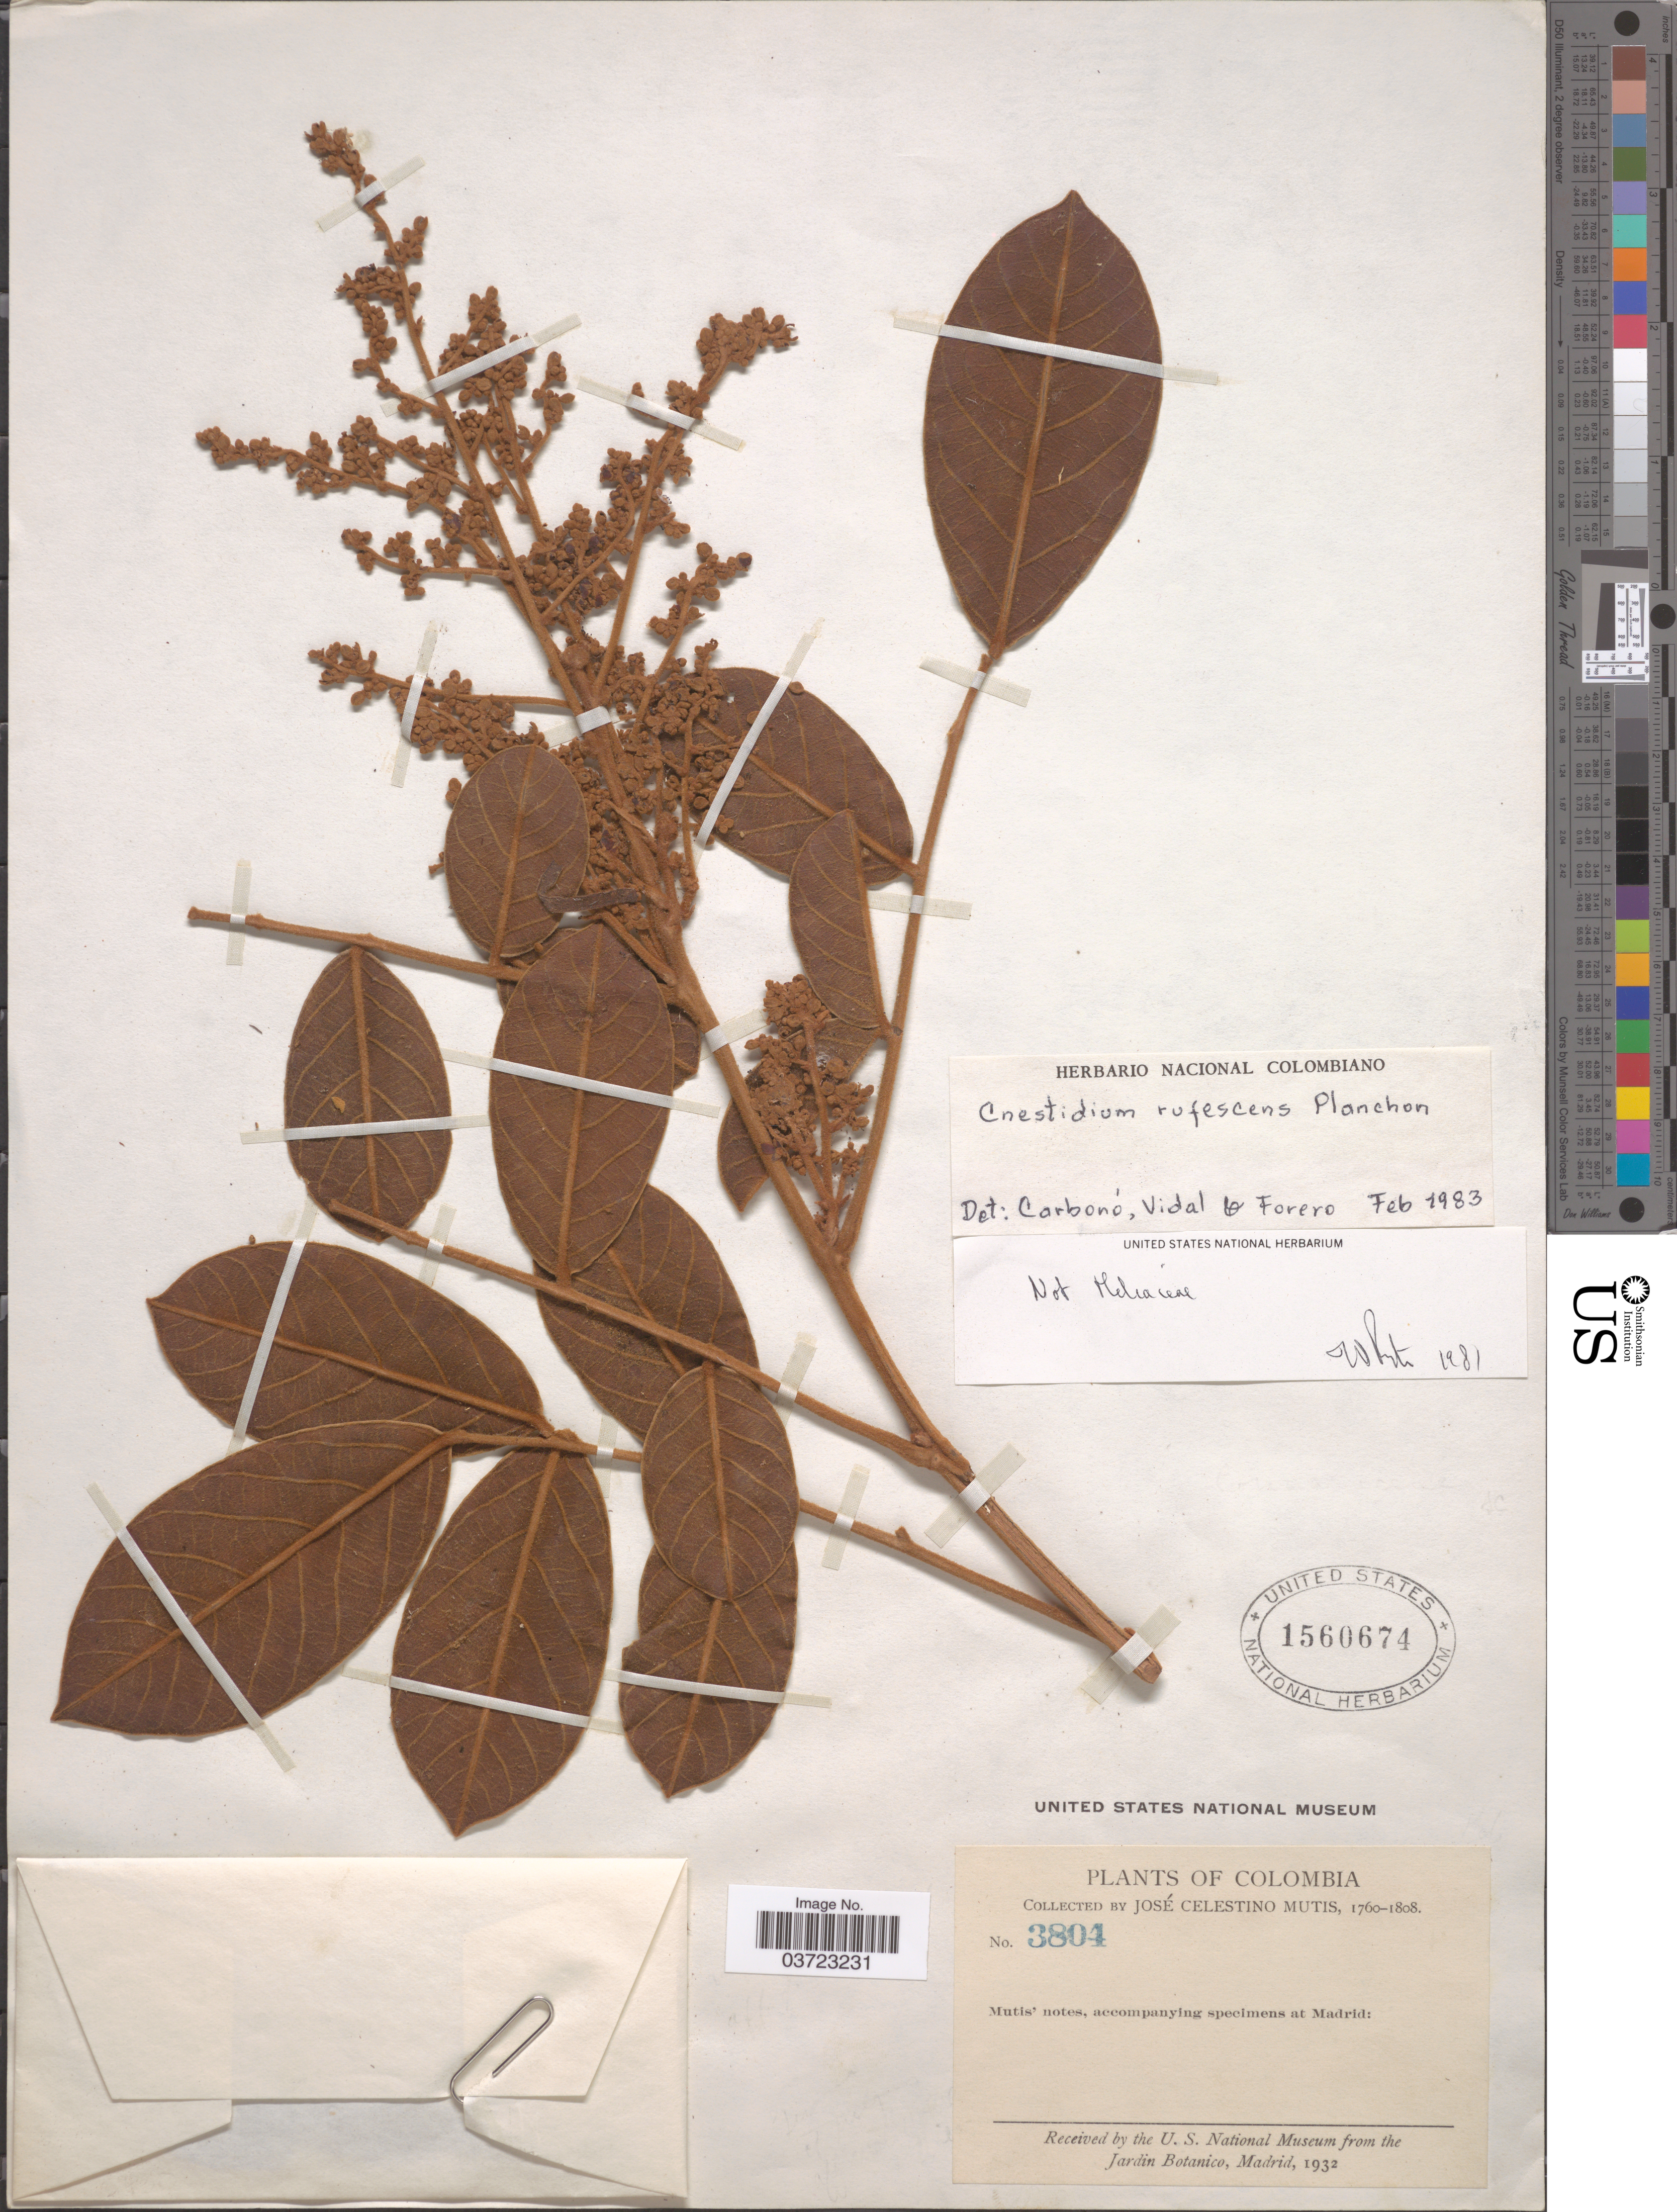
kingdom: Plantae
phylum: Tracheophyta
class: Magnoliopsida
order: Oxalidales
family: Connaraceae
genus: Cnestidium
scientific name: Cnestidium rufescens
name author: Planch.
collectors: J. C. B. Mutis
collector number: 3804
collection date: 1760/1808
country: Colombia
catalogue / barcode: US 1560674